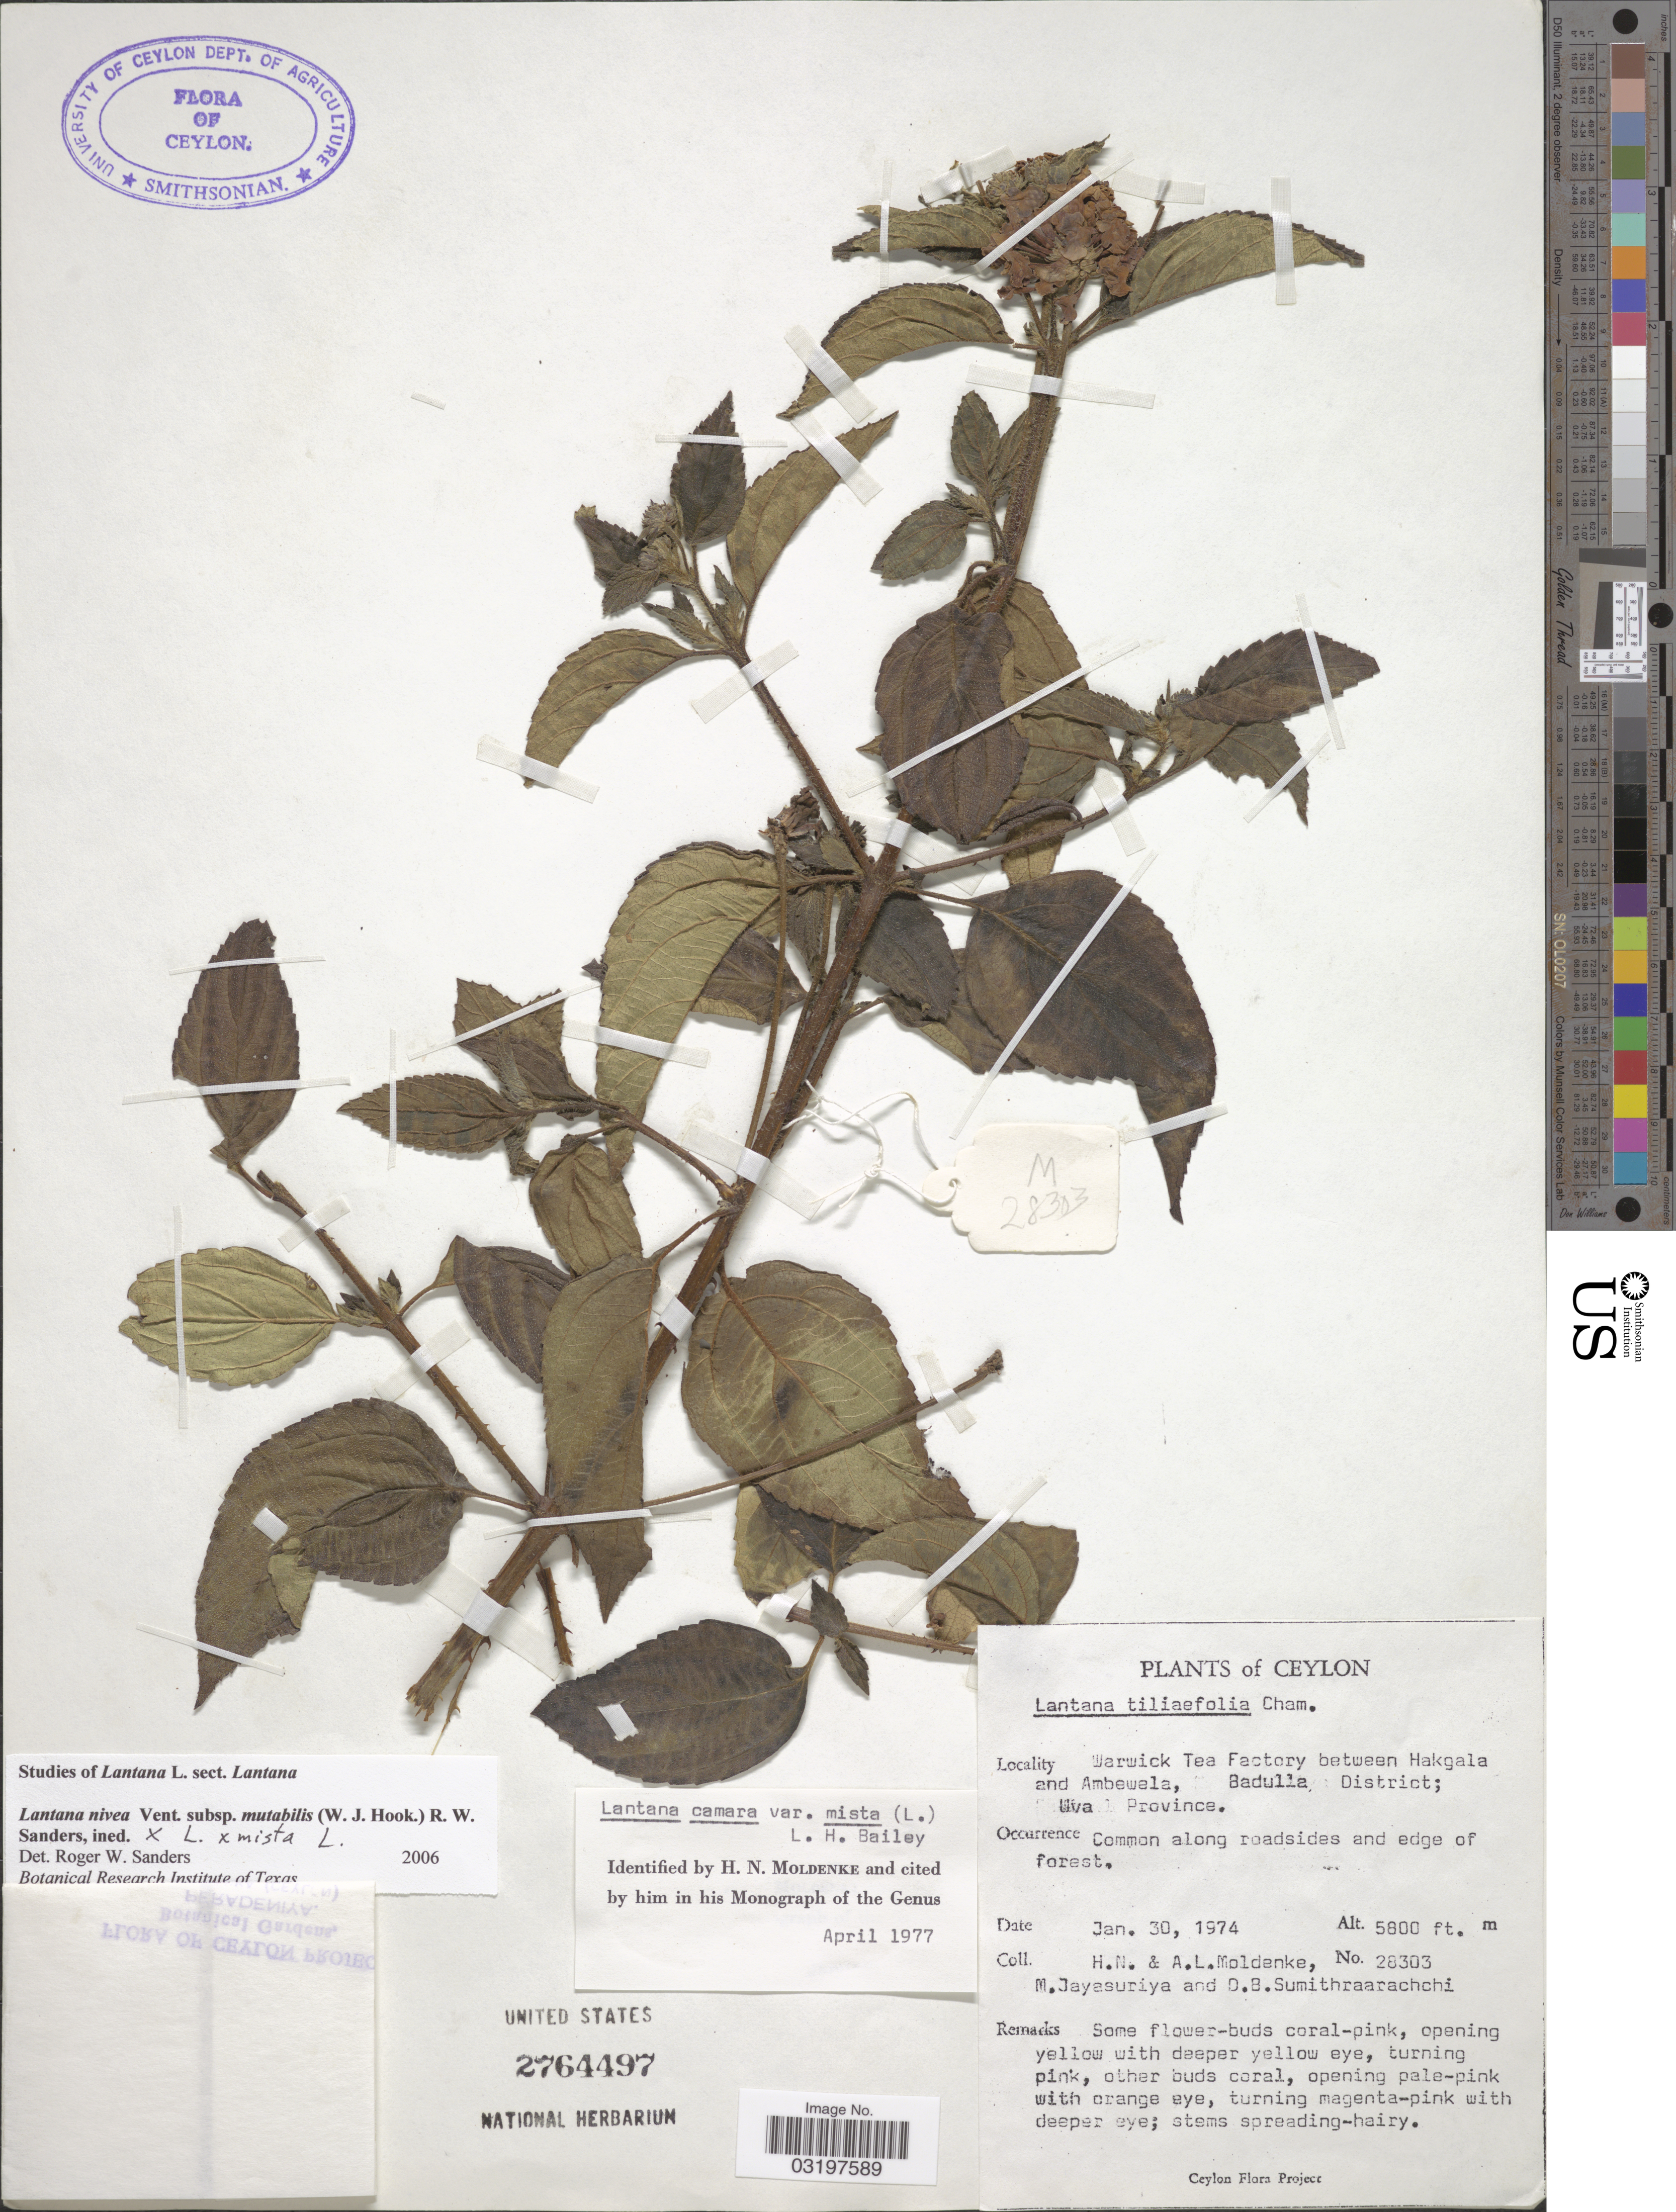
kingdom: Plantae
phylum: Tracheophyta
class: Magnoliopsida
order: Lamiales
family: Verbenaceae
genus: Lantana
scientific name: Lantana nivea subsp. mutabilis x L. mista L.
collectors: H. N. Moldenke, A. L. Moldenke, M. Jayasuriya & D. B. Sumithraarachchi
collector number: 28303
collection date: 1974-01-30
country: Sri Lanka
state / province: Uva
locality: Ceylon. Warwick Tea Factory between Hakgala and Ambewela, Badulla District.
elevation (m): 1768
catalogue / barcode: US 2764497